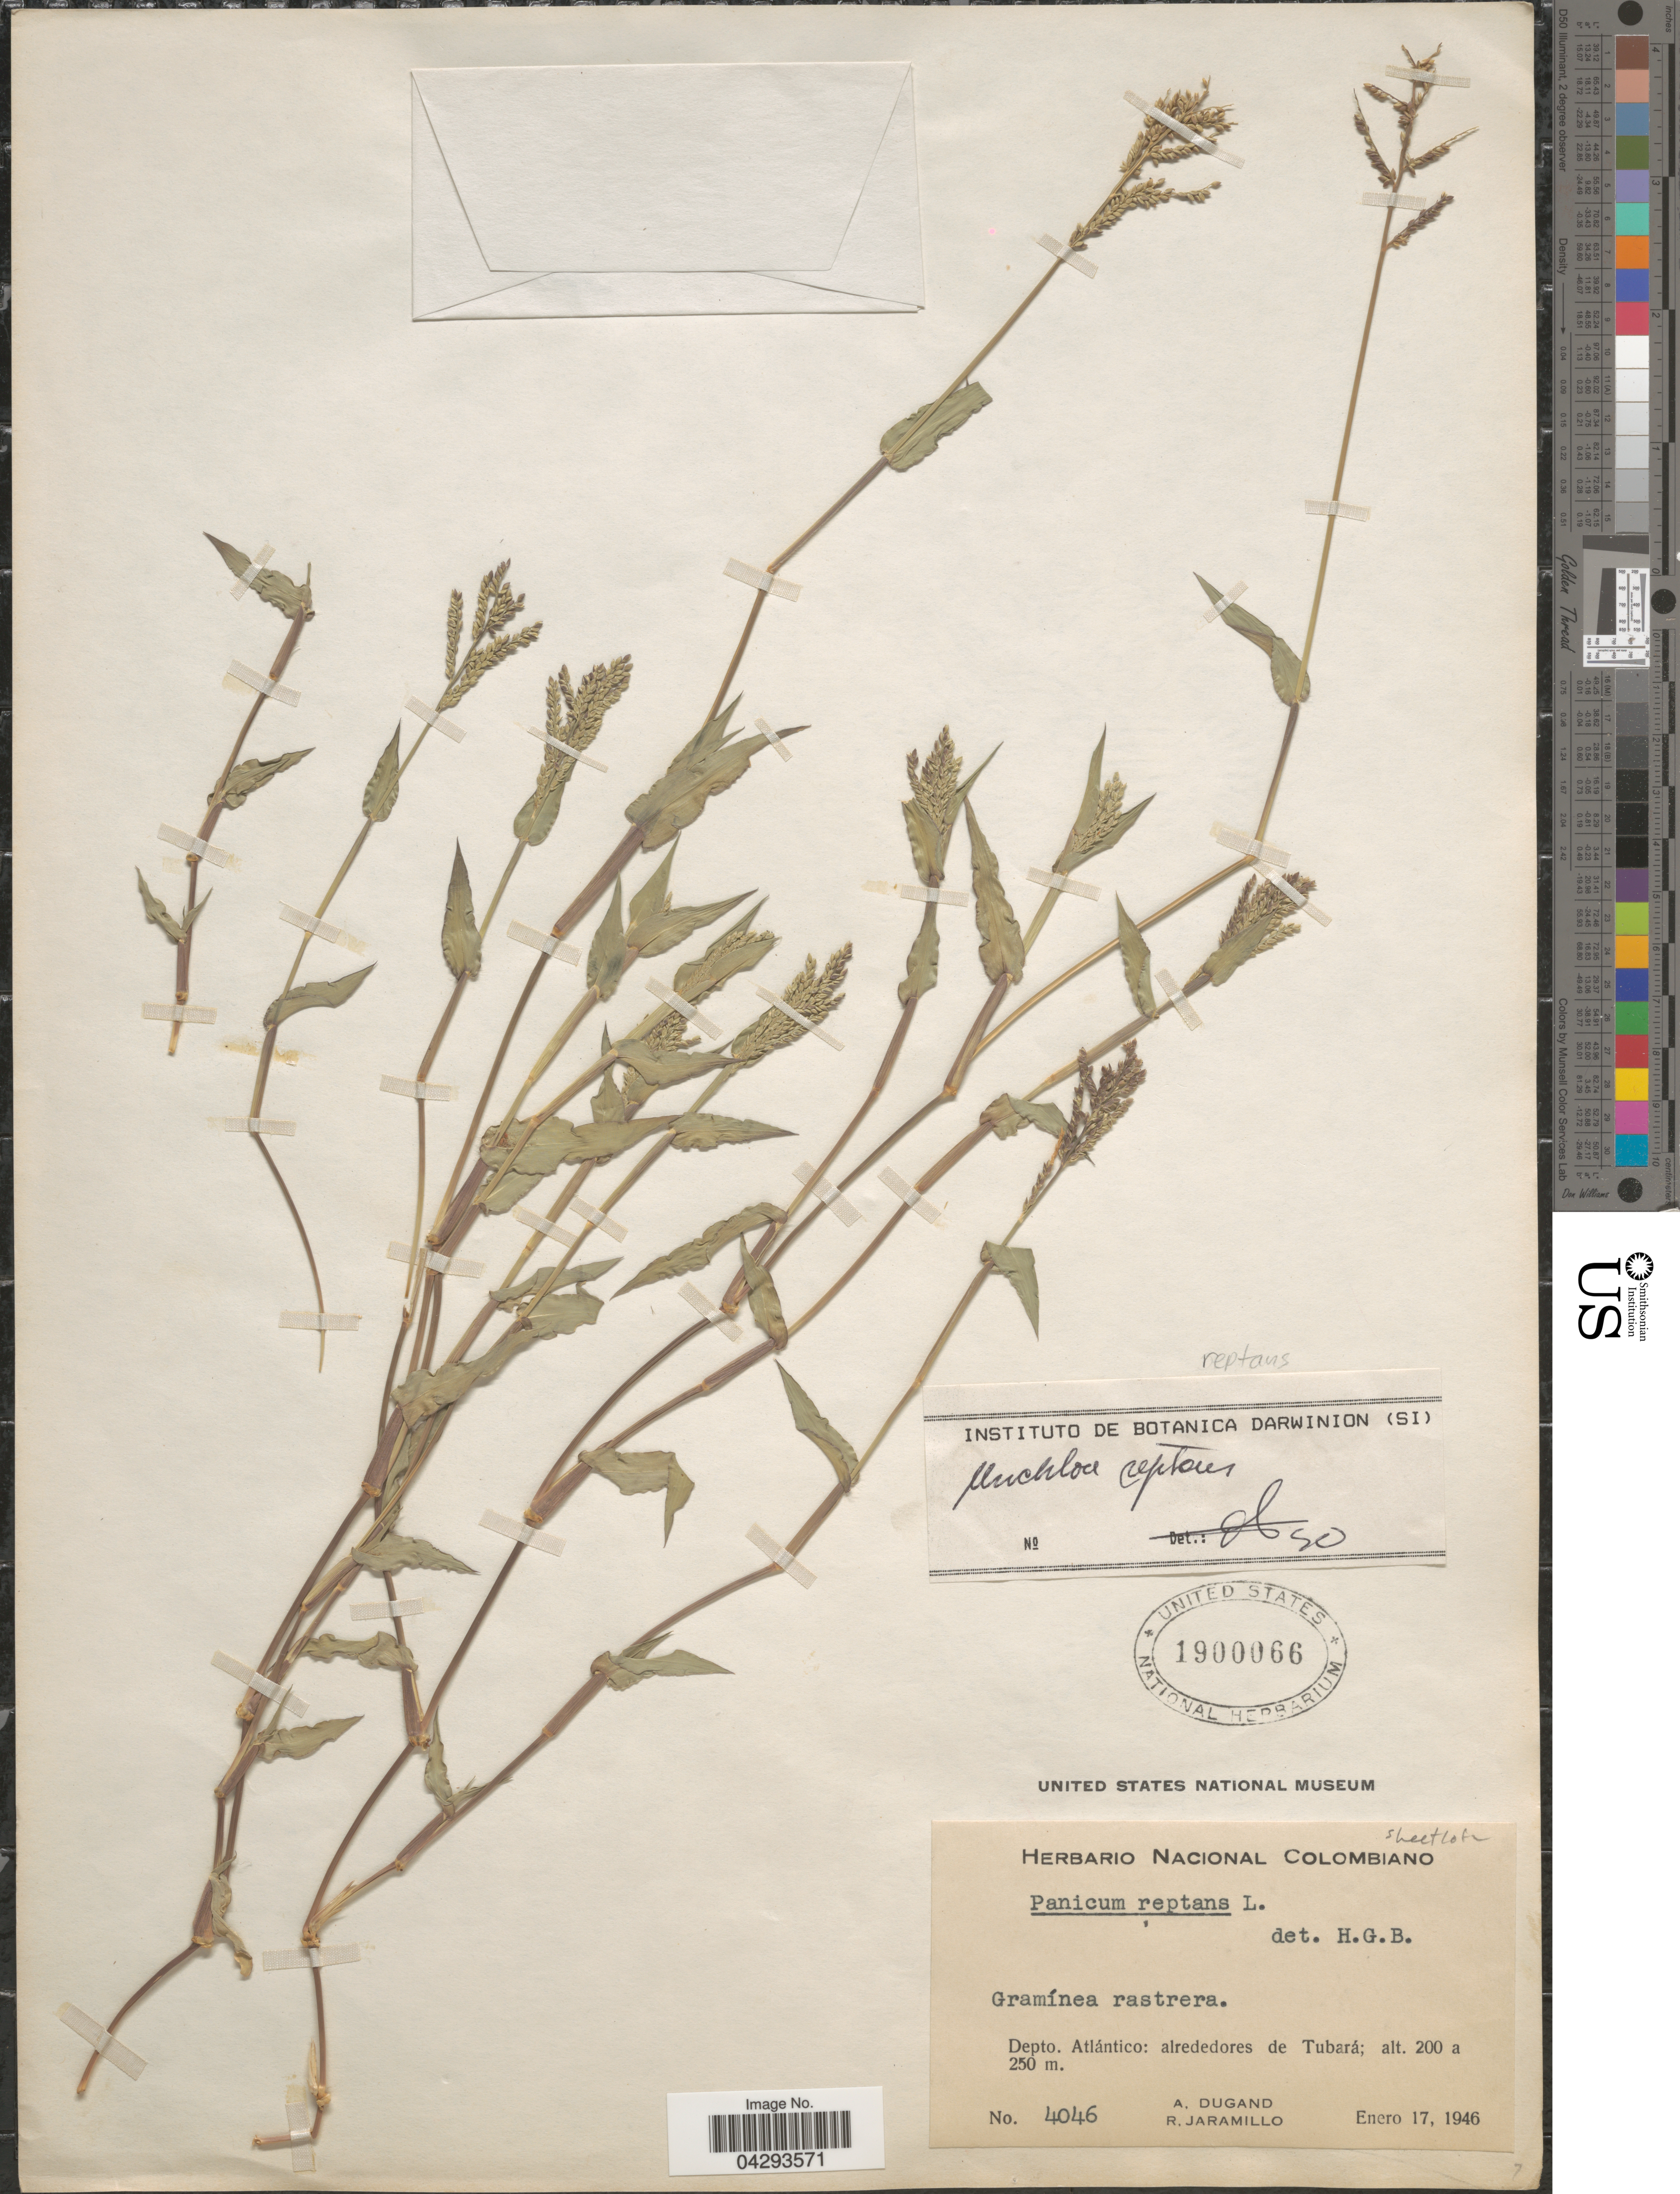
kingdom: Plantae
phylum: Tracheophyta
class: Liliopsida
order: Poales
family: Poaceae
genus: Urochloa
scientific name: Urochloa reptans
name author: (L.) Stapf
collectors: A. Dugand & R. Jaramillo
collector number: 4046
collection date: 1946-01-17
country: Colombia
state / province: Atlántico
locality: Depto. Atlántico: alrededores de Tubará.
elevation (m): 200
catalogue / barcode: US 1900066